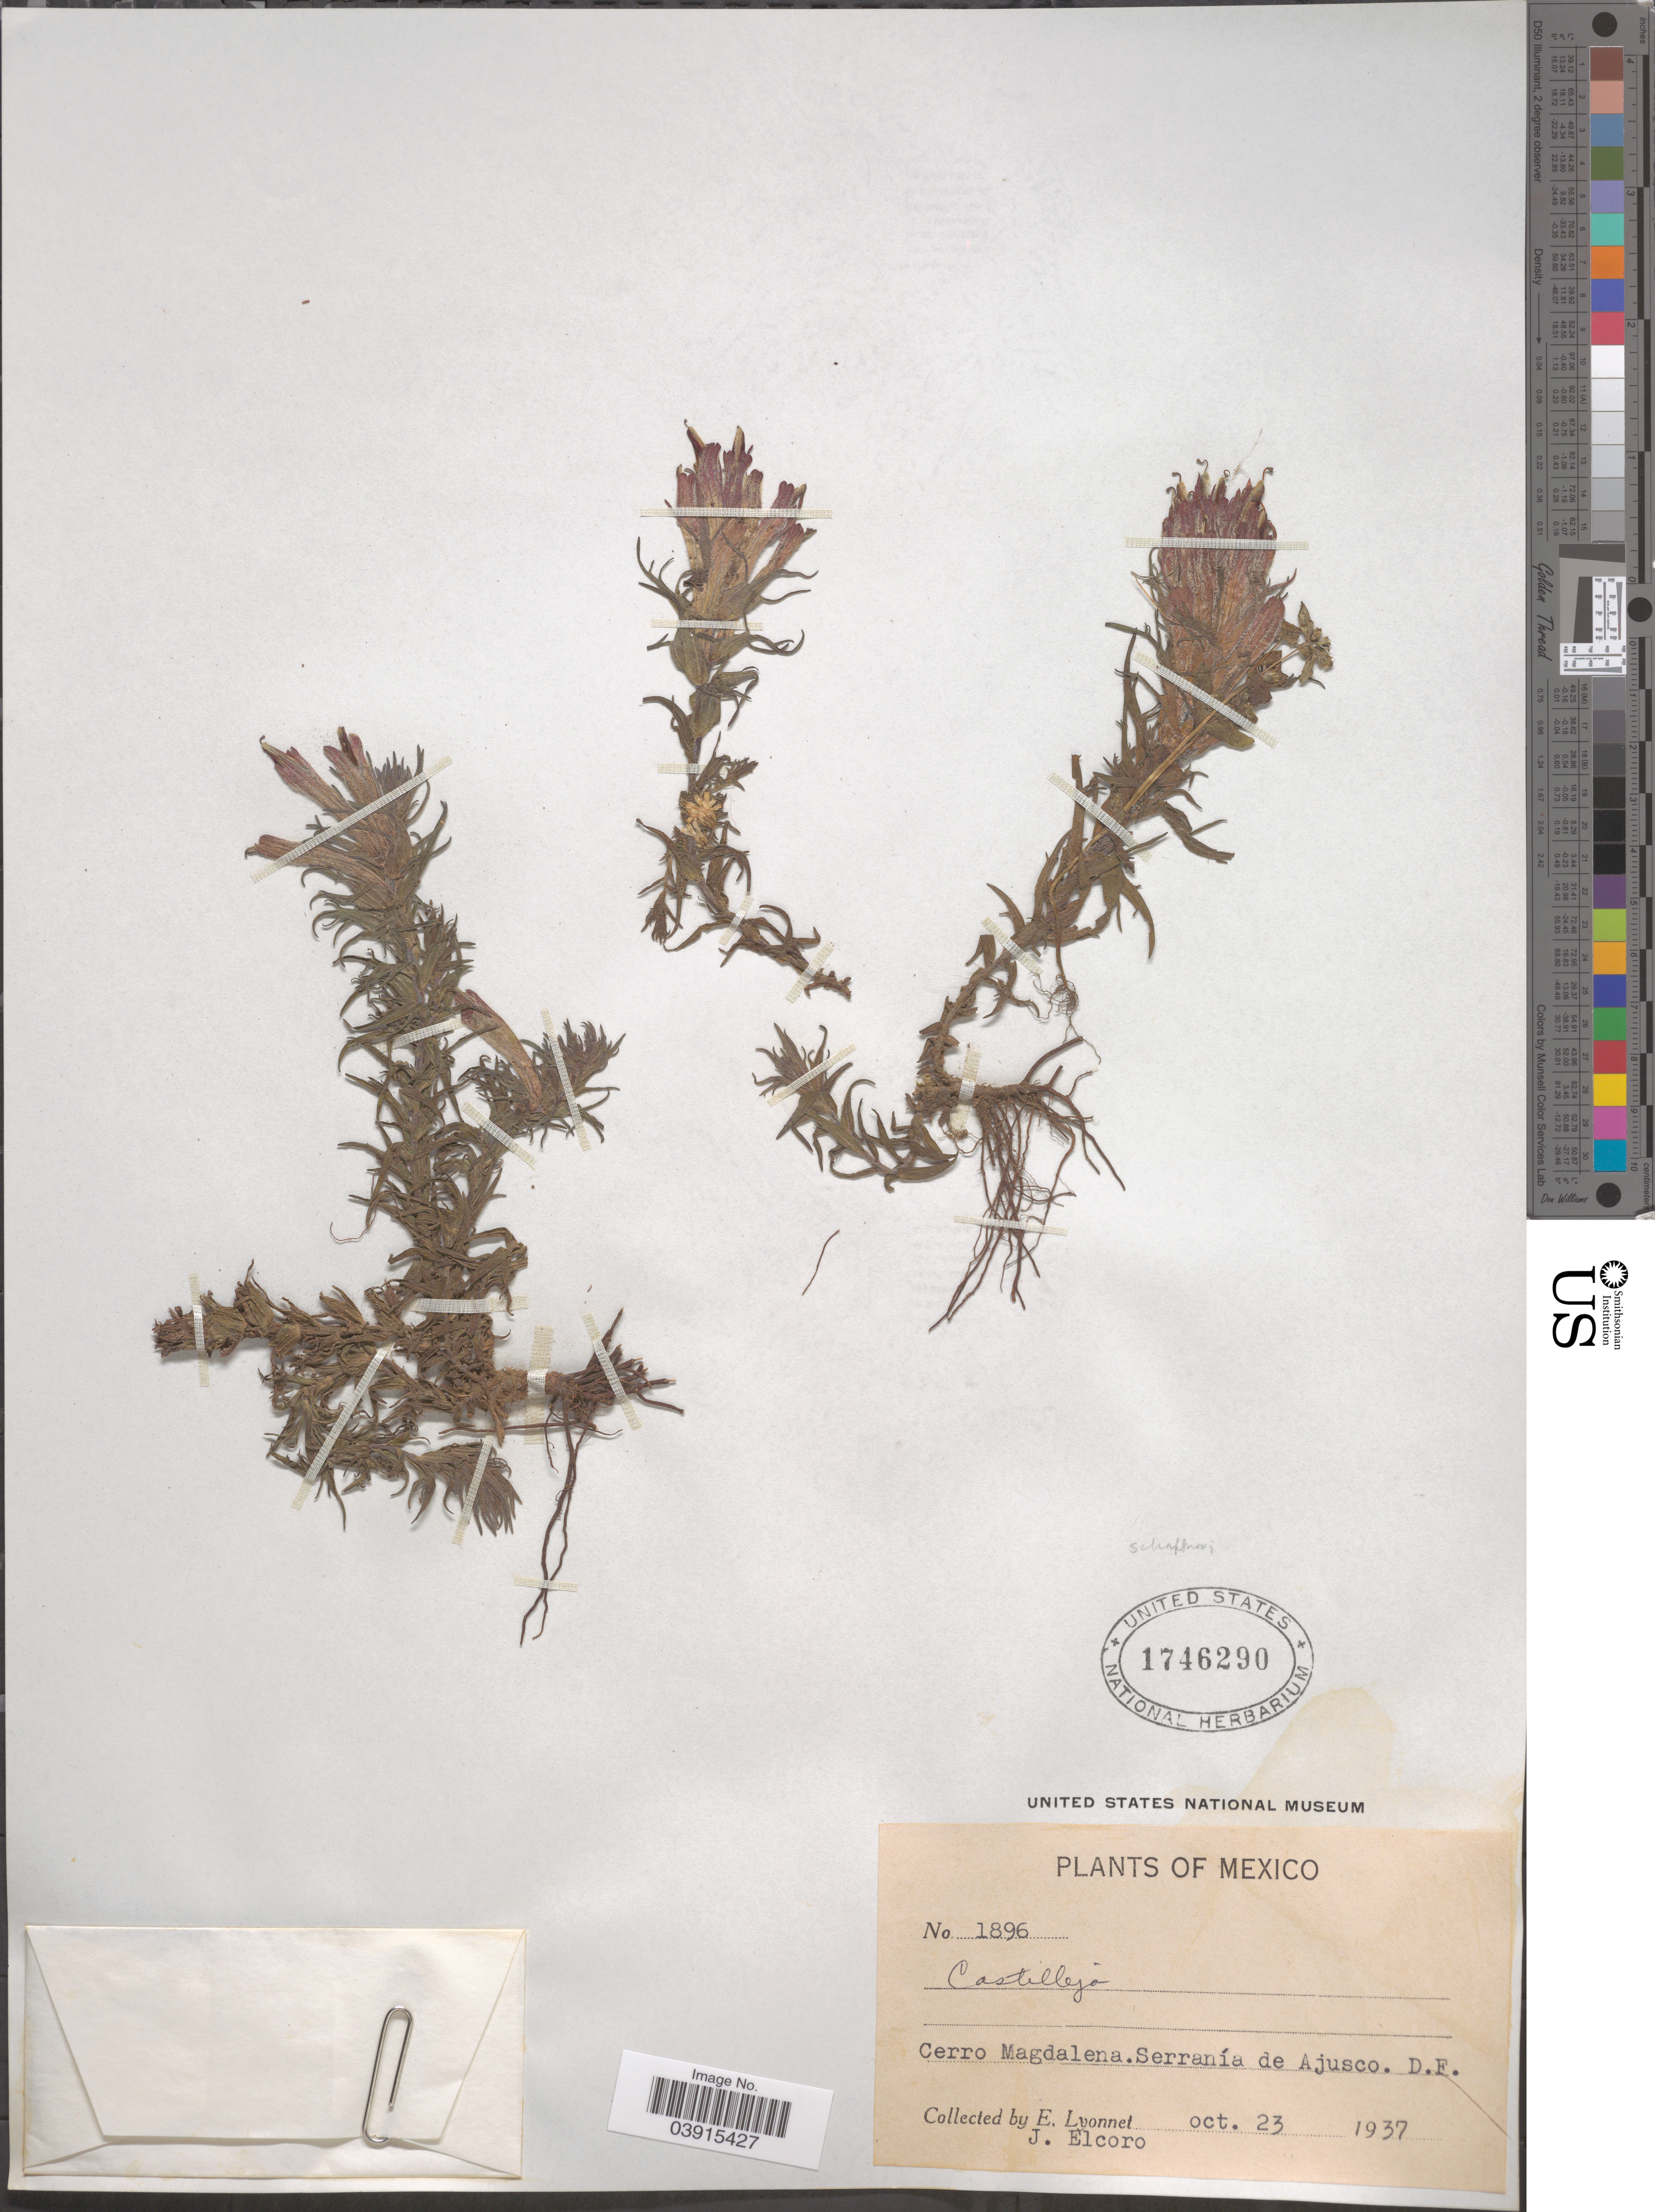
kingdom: Plantae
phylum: Tracheophyta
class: Magnoliopsida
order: Lamiales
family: Orobanchaceae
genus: Castilleja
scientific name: Castilleja schaffneri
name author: Hemsl.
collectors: E. Lyonnet & J. Elcoro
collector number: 1896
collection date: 1937-10-23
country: Mexico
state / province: Distrito Federal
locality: Cerro Magdalena. Serranía de Ajusco, D. F.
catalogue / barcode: US 1746290